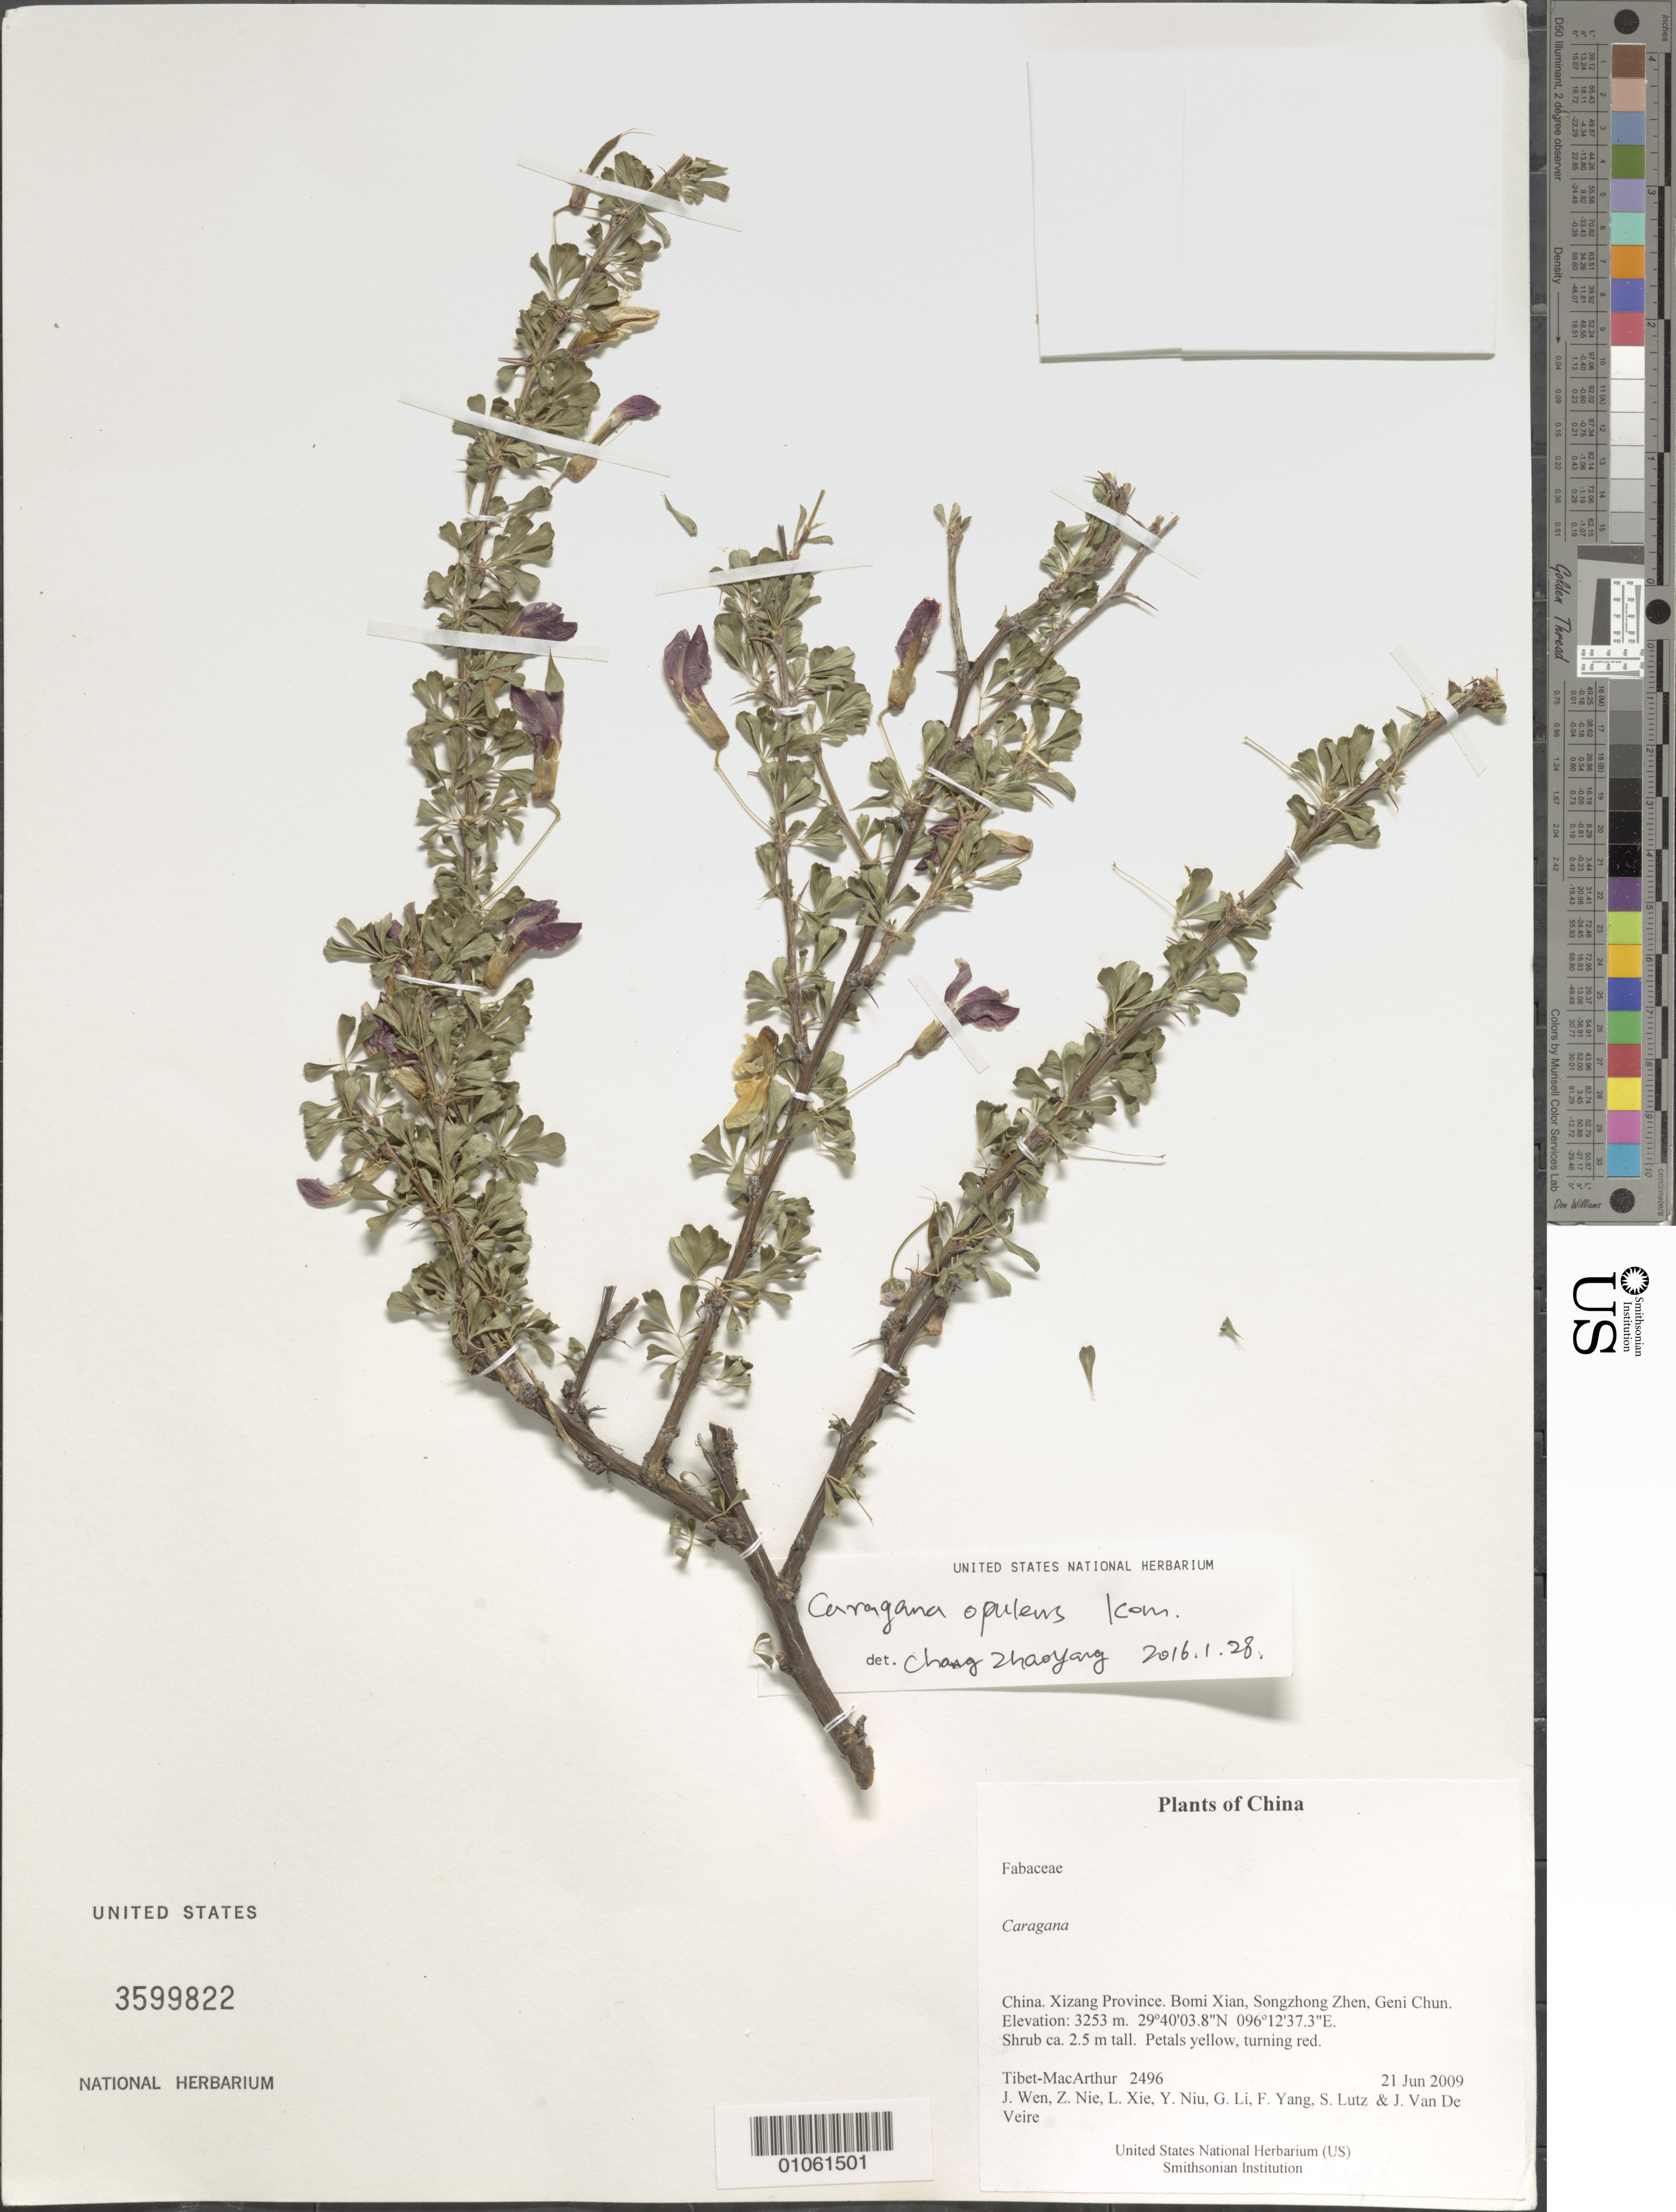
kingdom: Plantae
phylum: Tracheophyta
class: Magnoliopsida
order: Fabales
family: Fabaceae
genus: Caragana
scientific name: Caragana sp.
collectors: Tibet-MacArthur, J. Wen, Z. Nie, L. Xie, Y. Niu, G. Li, F. Yang, S. Lutz & J. Van De Veire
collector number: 2496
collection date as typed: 21 Jun 2009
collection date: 2009-06-21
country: China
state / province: Xizang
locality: Bomi Xian, Songzhong Zhen, Geni Chun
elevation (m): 3253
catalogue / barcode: US 3599822